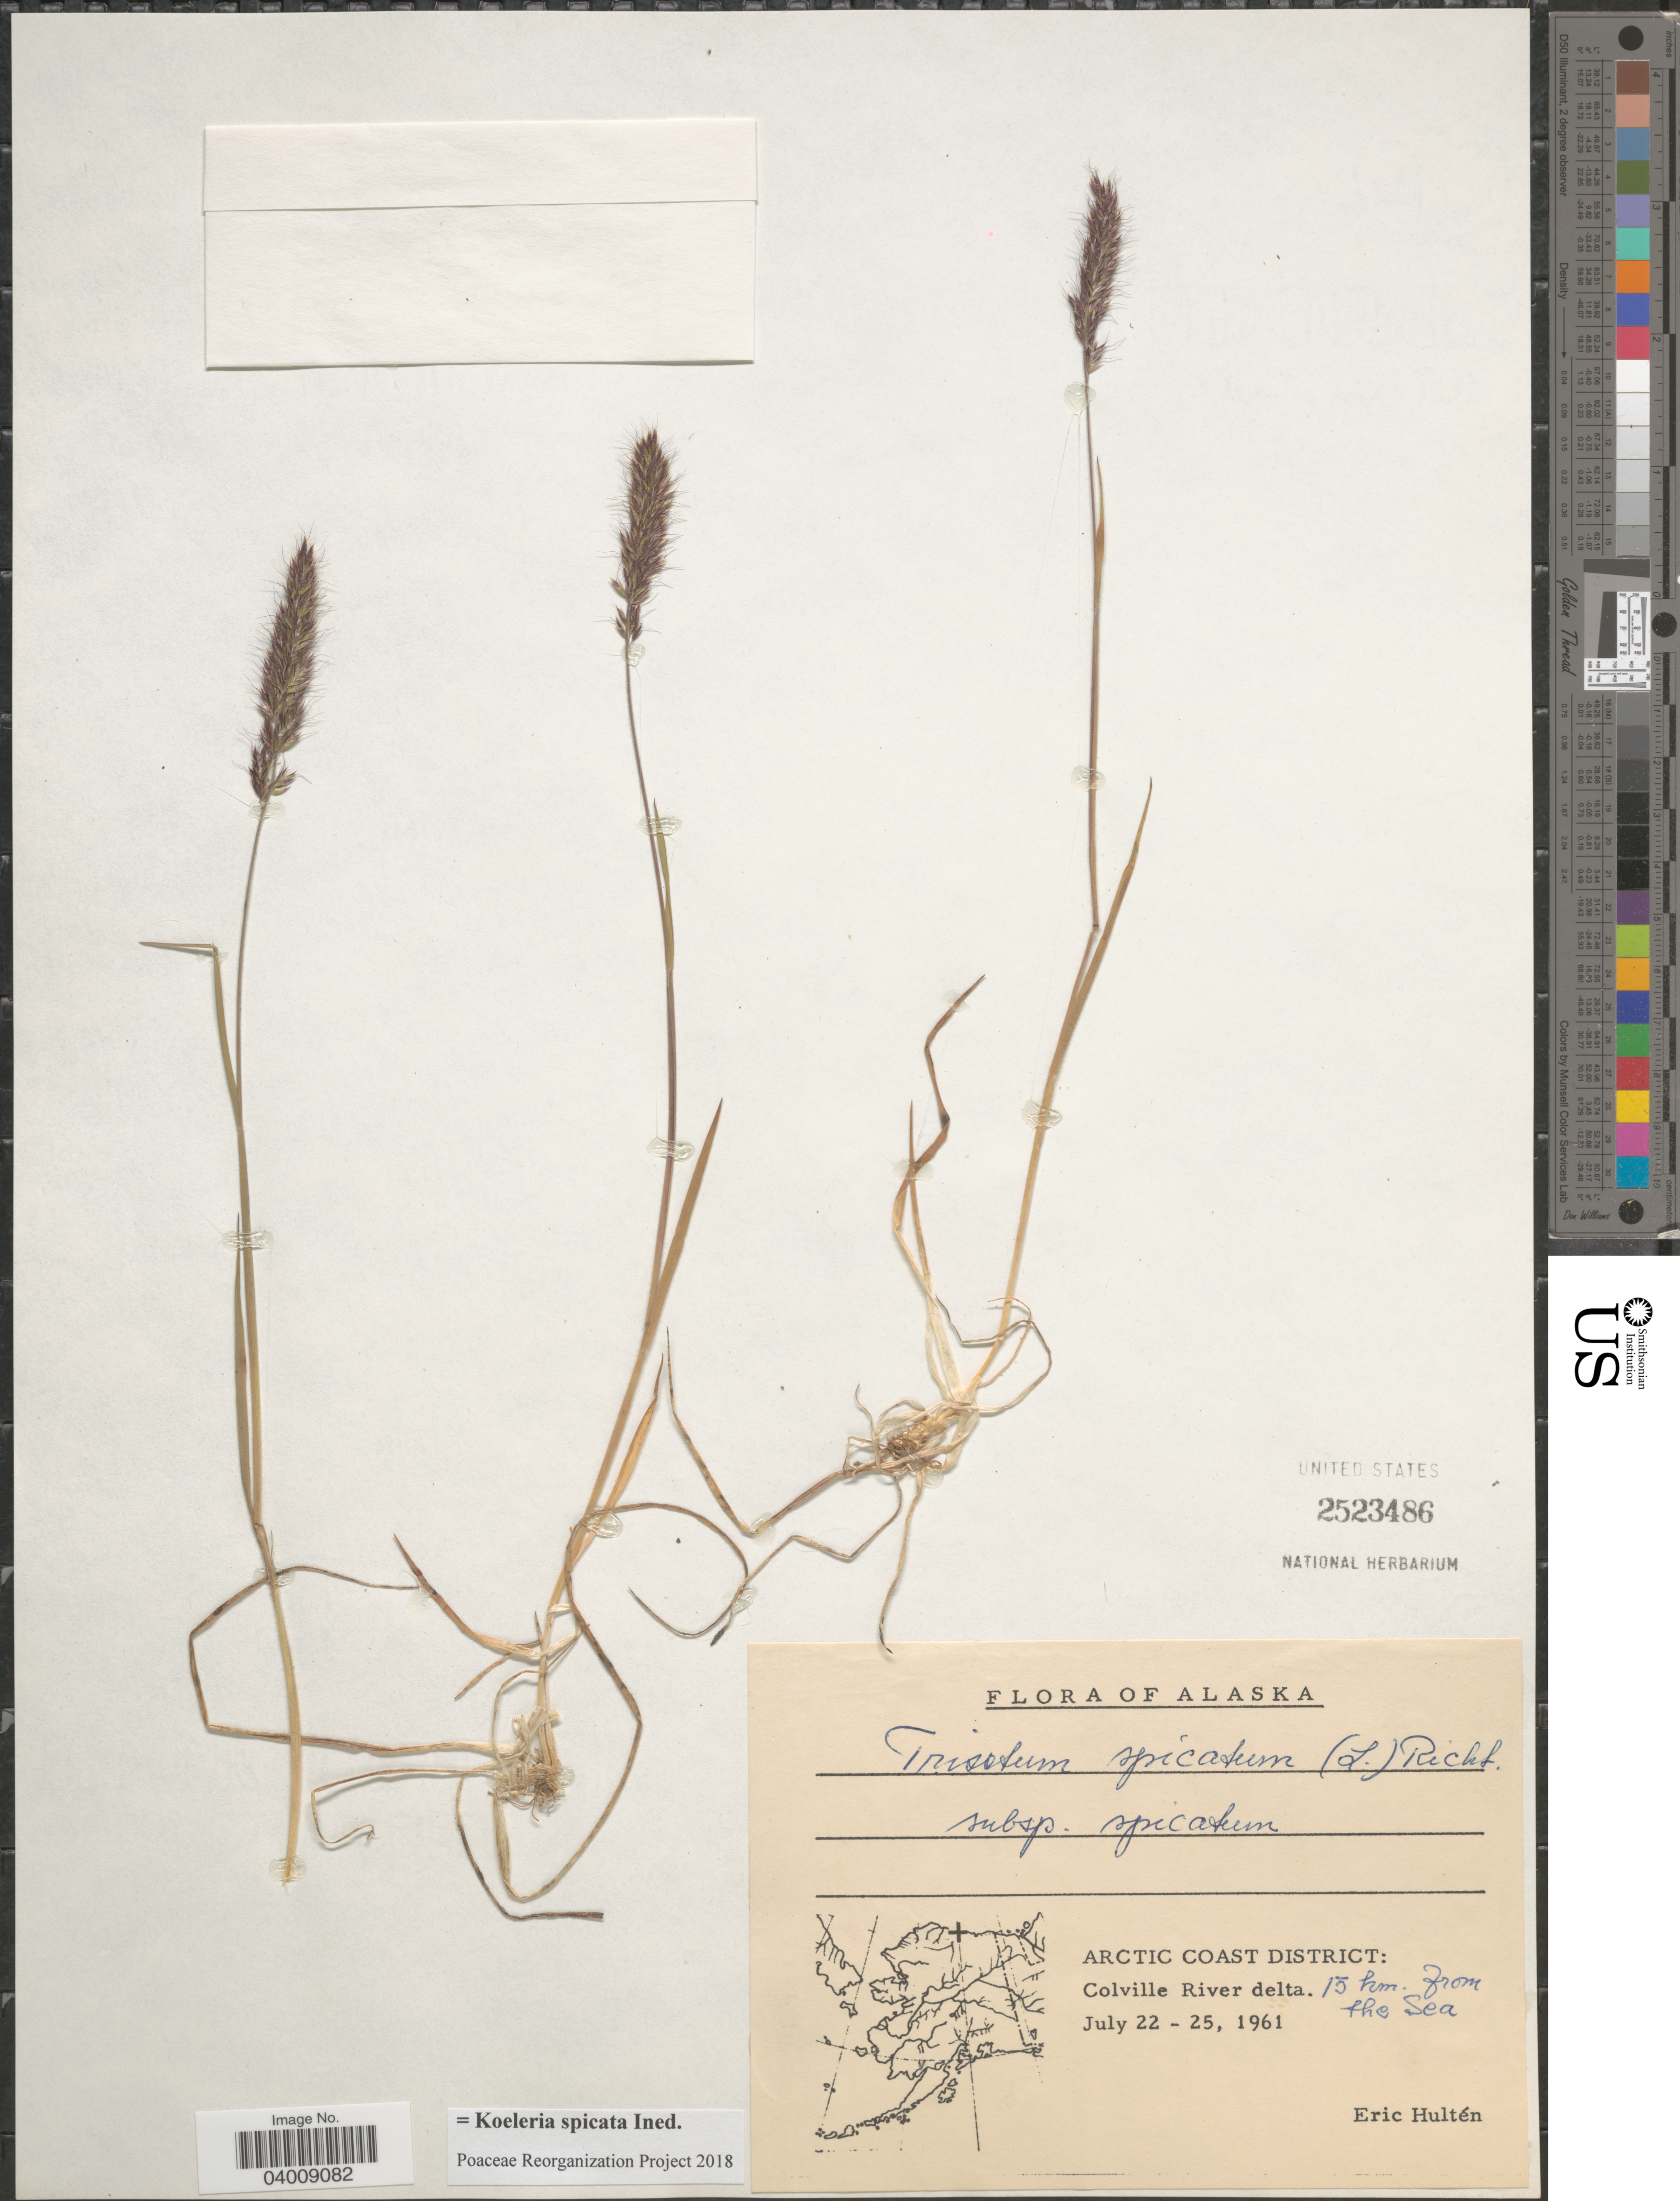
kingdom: Plantae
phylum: Tracheophyta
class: Liliopsida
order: Poales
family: Poaceae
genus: Koeleria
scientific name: Koeleria spicata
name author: (L.) Barberá et al.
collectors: E. G. Hultén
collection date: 1961-07-22/1961-07-25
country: United States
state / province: Alaska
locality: Arctic Coast District: Colville River delta. 15 km. from the Sea.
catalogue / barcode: US 2523486